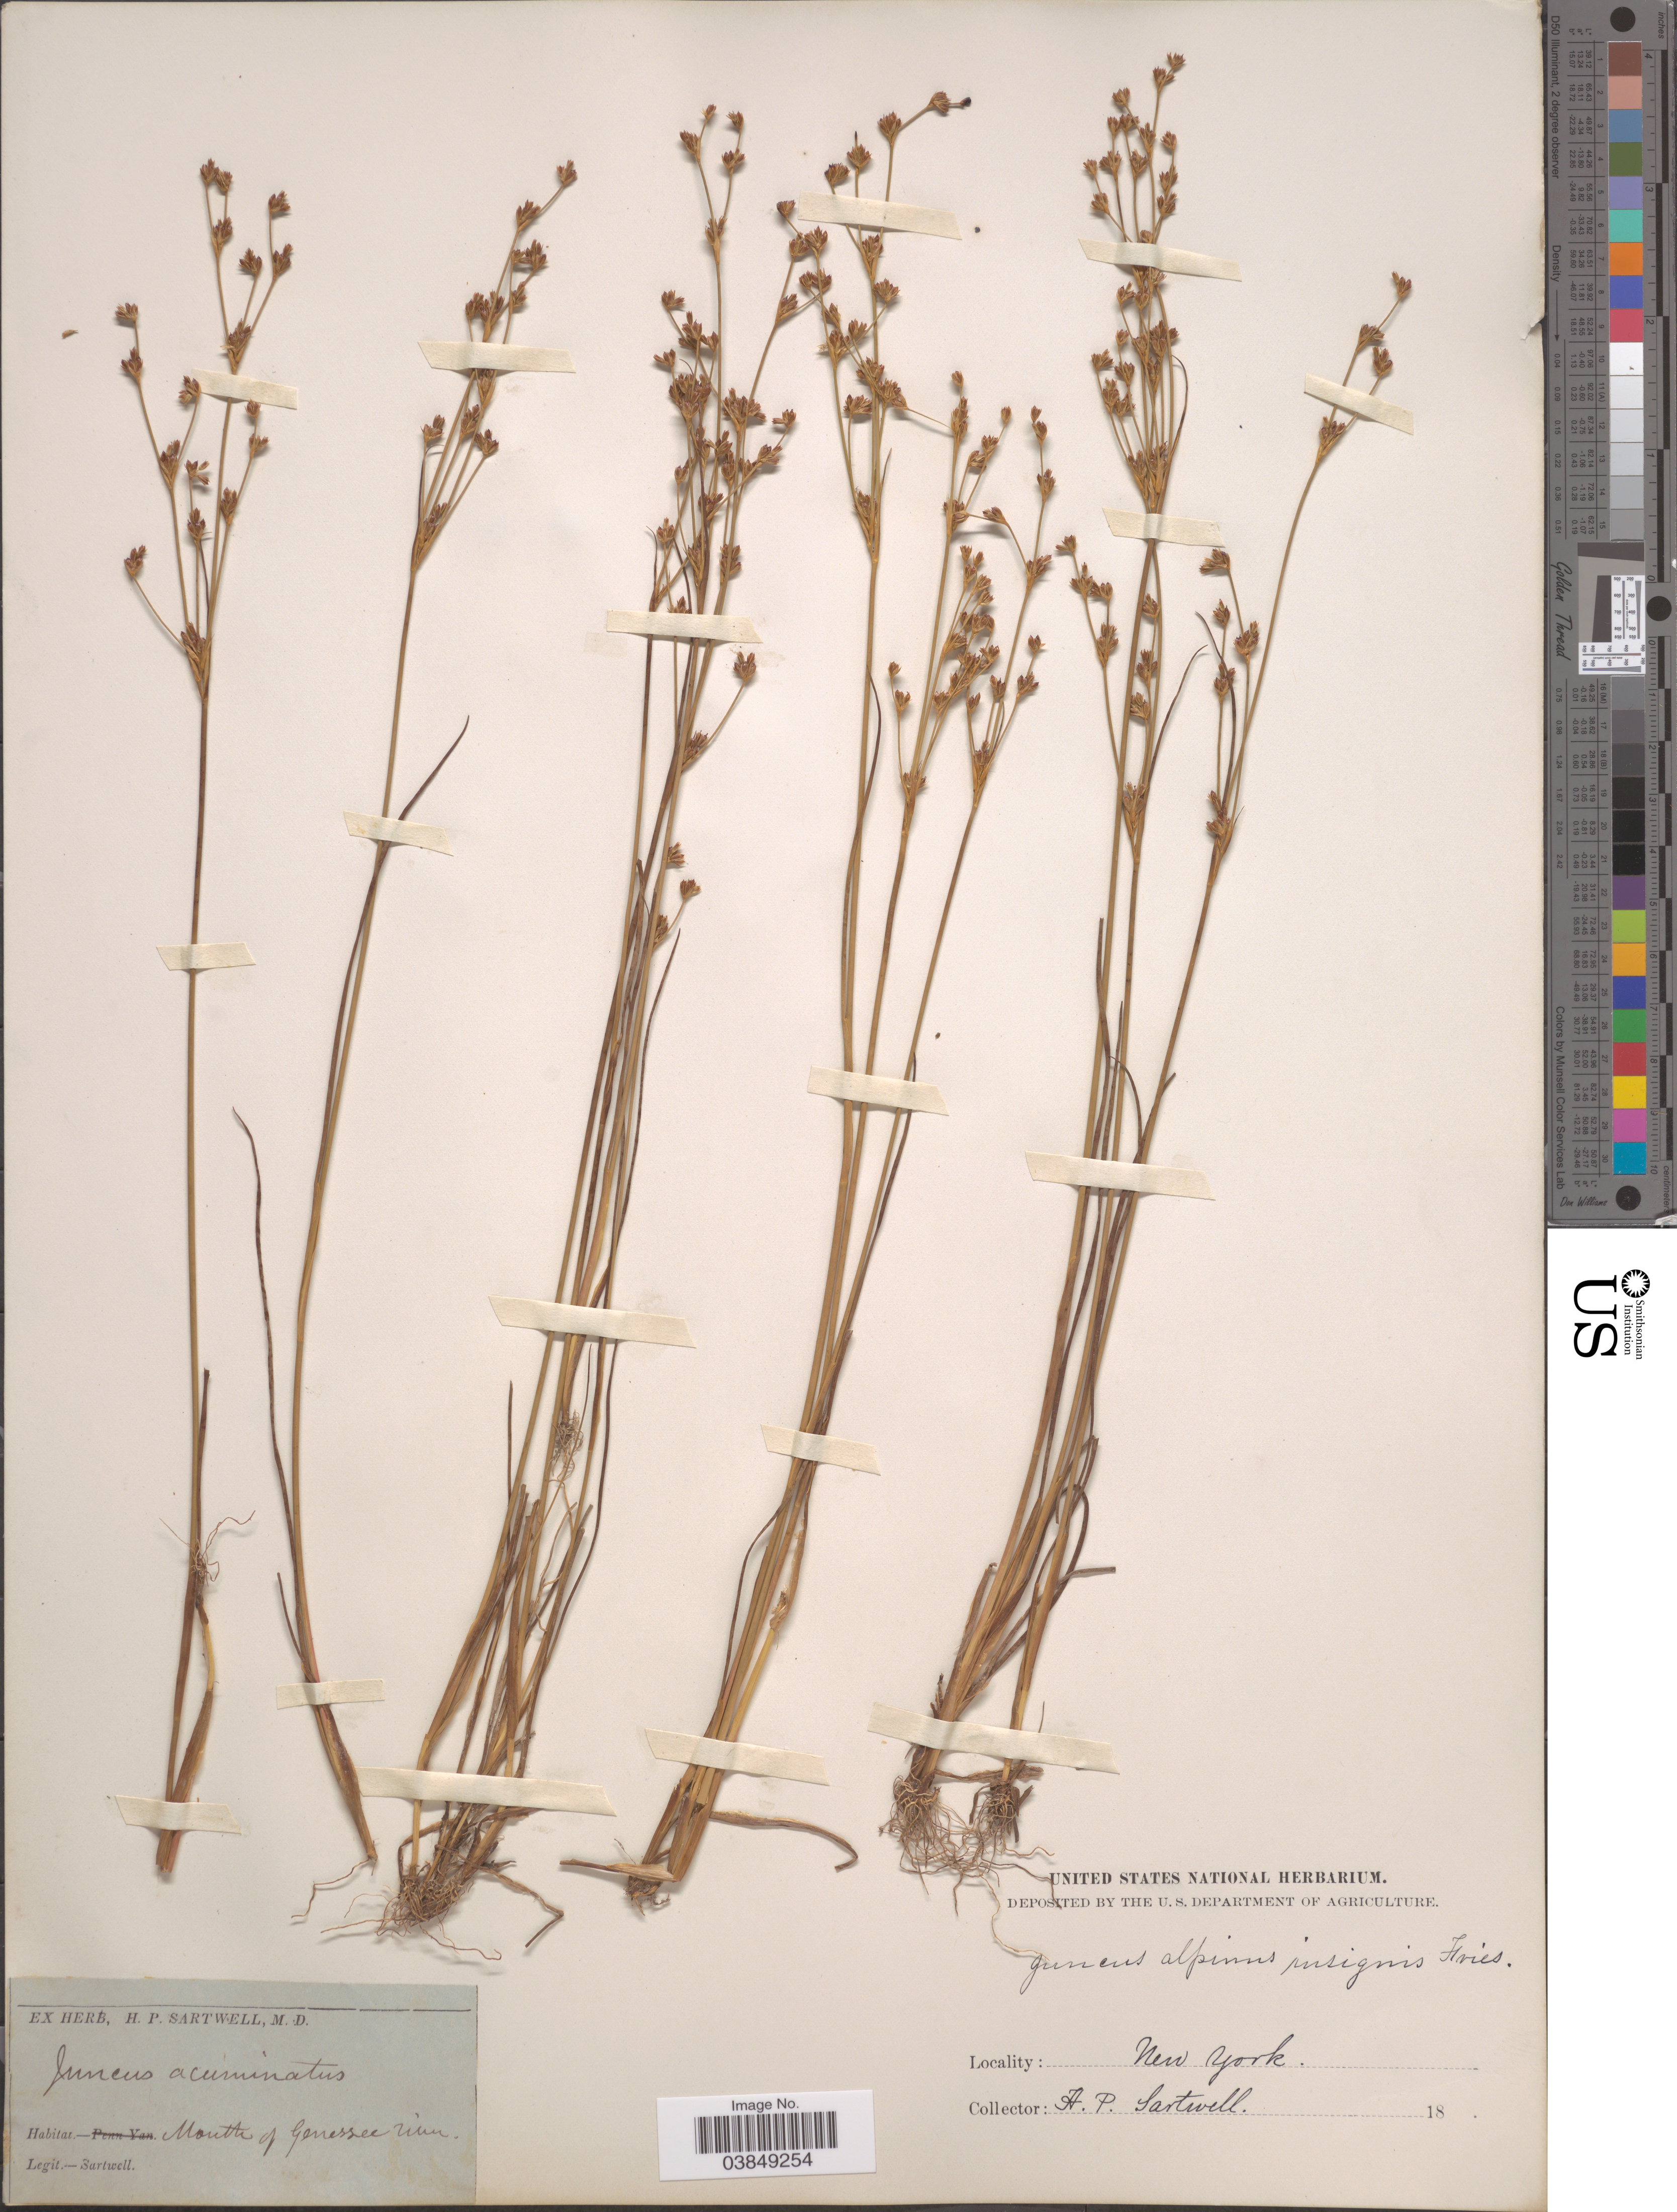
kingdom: Plantae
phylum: Tracheophyta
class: Liliopsida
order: Poales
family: Juncaceae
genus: Juncus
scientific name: Juncus rariflorus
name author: Hartm.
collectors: H. P. Sartwell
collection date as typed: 18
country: United States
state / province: New York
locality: Mouth of Genessee river.